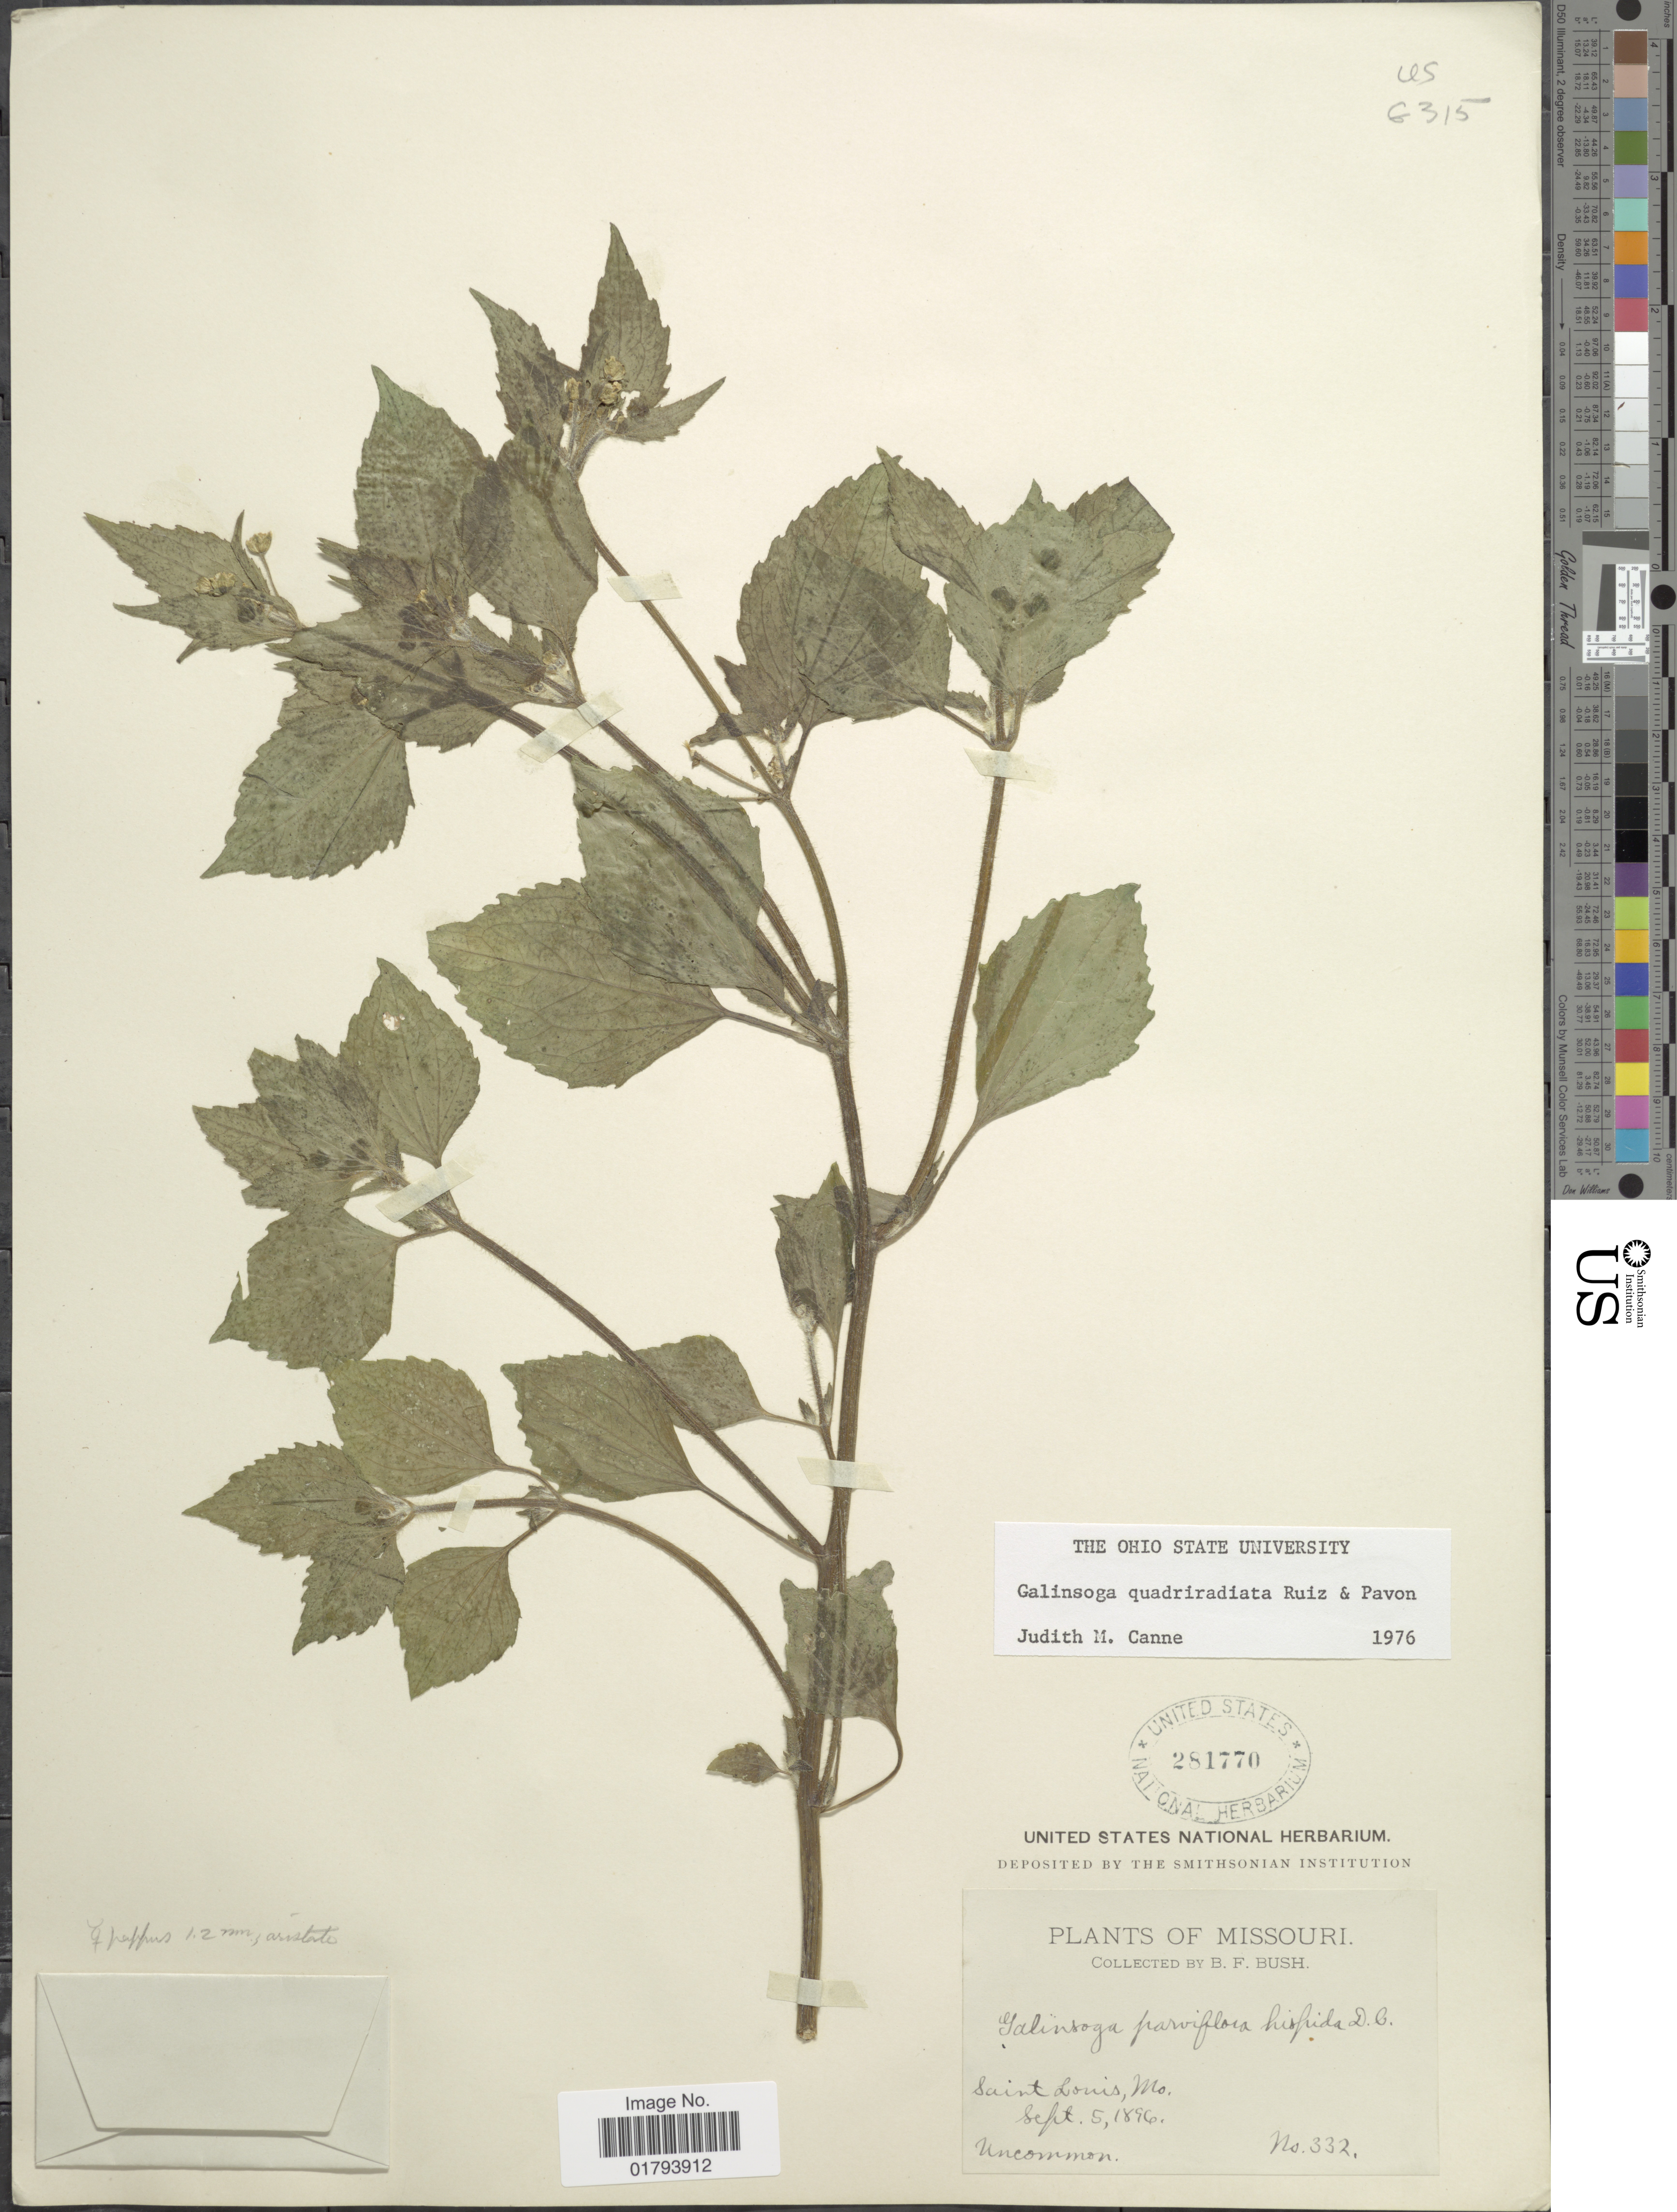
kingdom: Plantae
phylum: Tracheophyta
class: Magnoliopsida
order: Asterales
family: Asteraceae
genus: Galinsoga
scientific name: Galinsoga quadriradiata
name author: Ruiz & Pav.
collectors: B. F. Bush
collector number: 332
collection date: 1896-09-05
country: United States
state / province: Missouri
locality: Saint Louis, Mo.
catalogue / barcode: US 281770